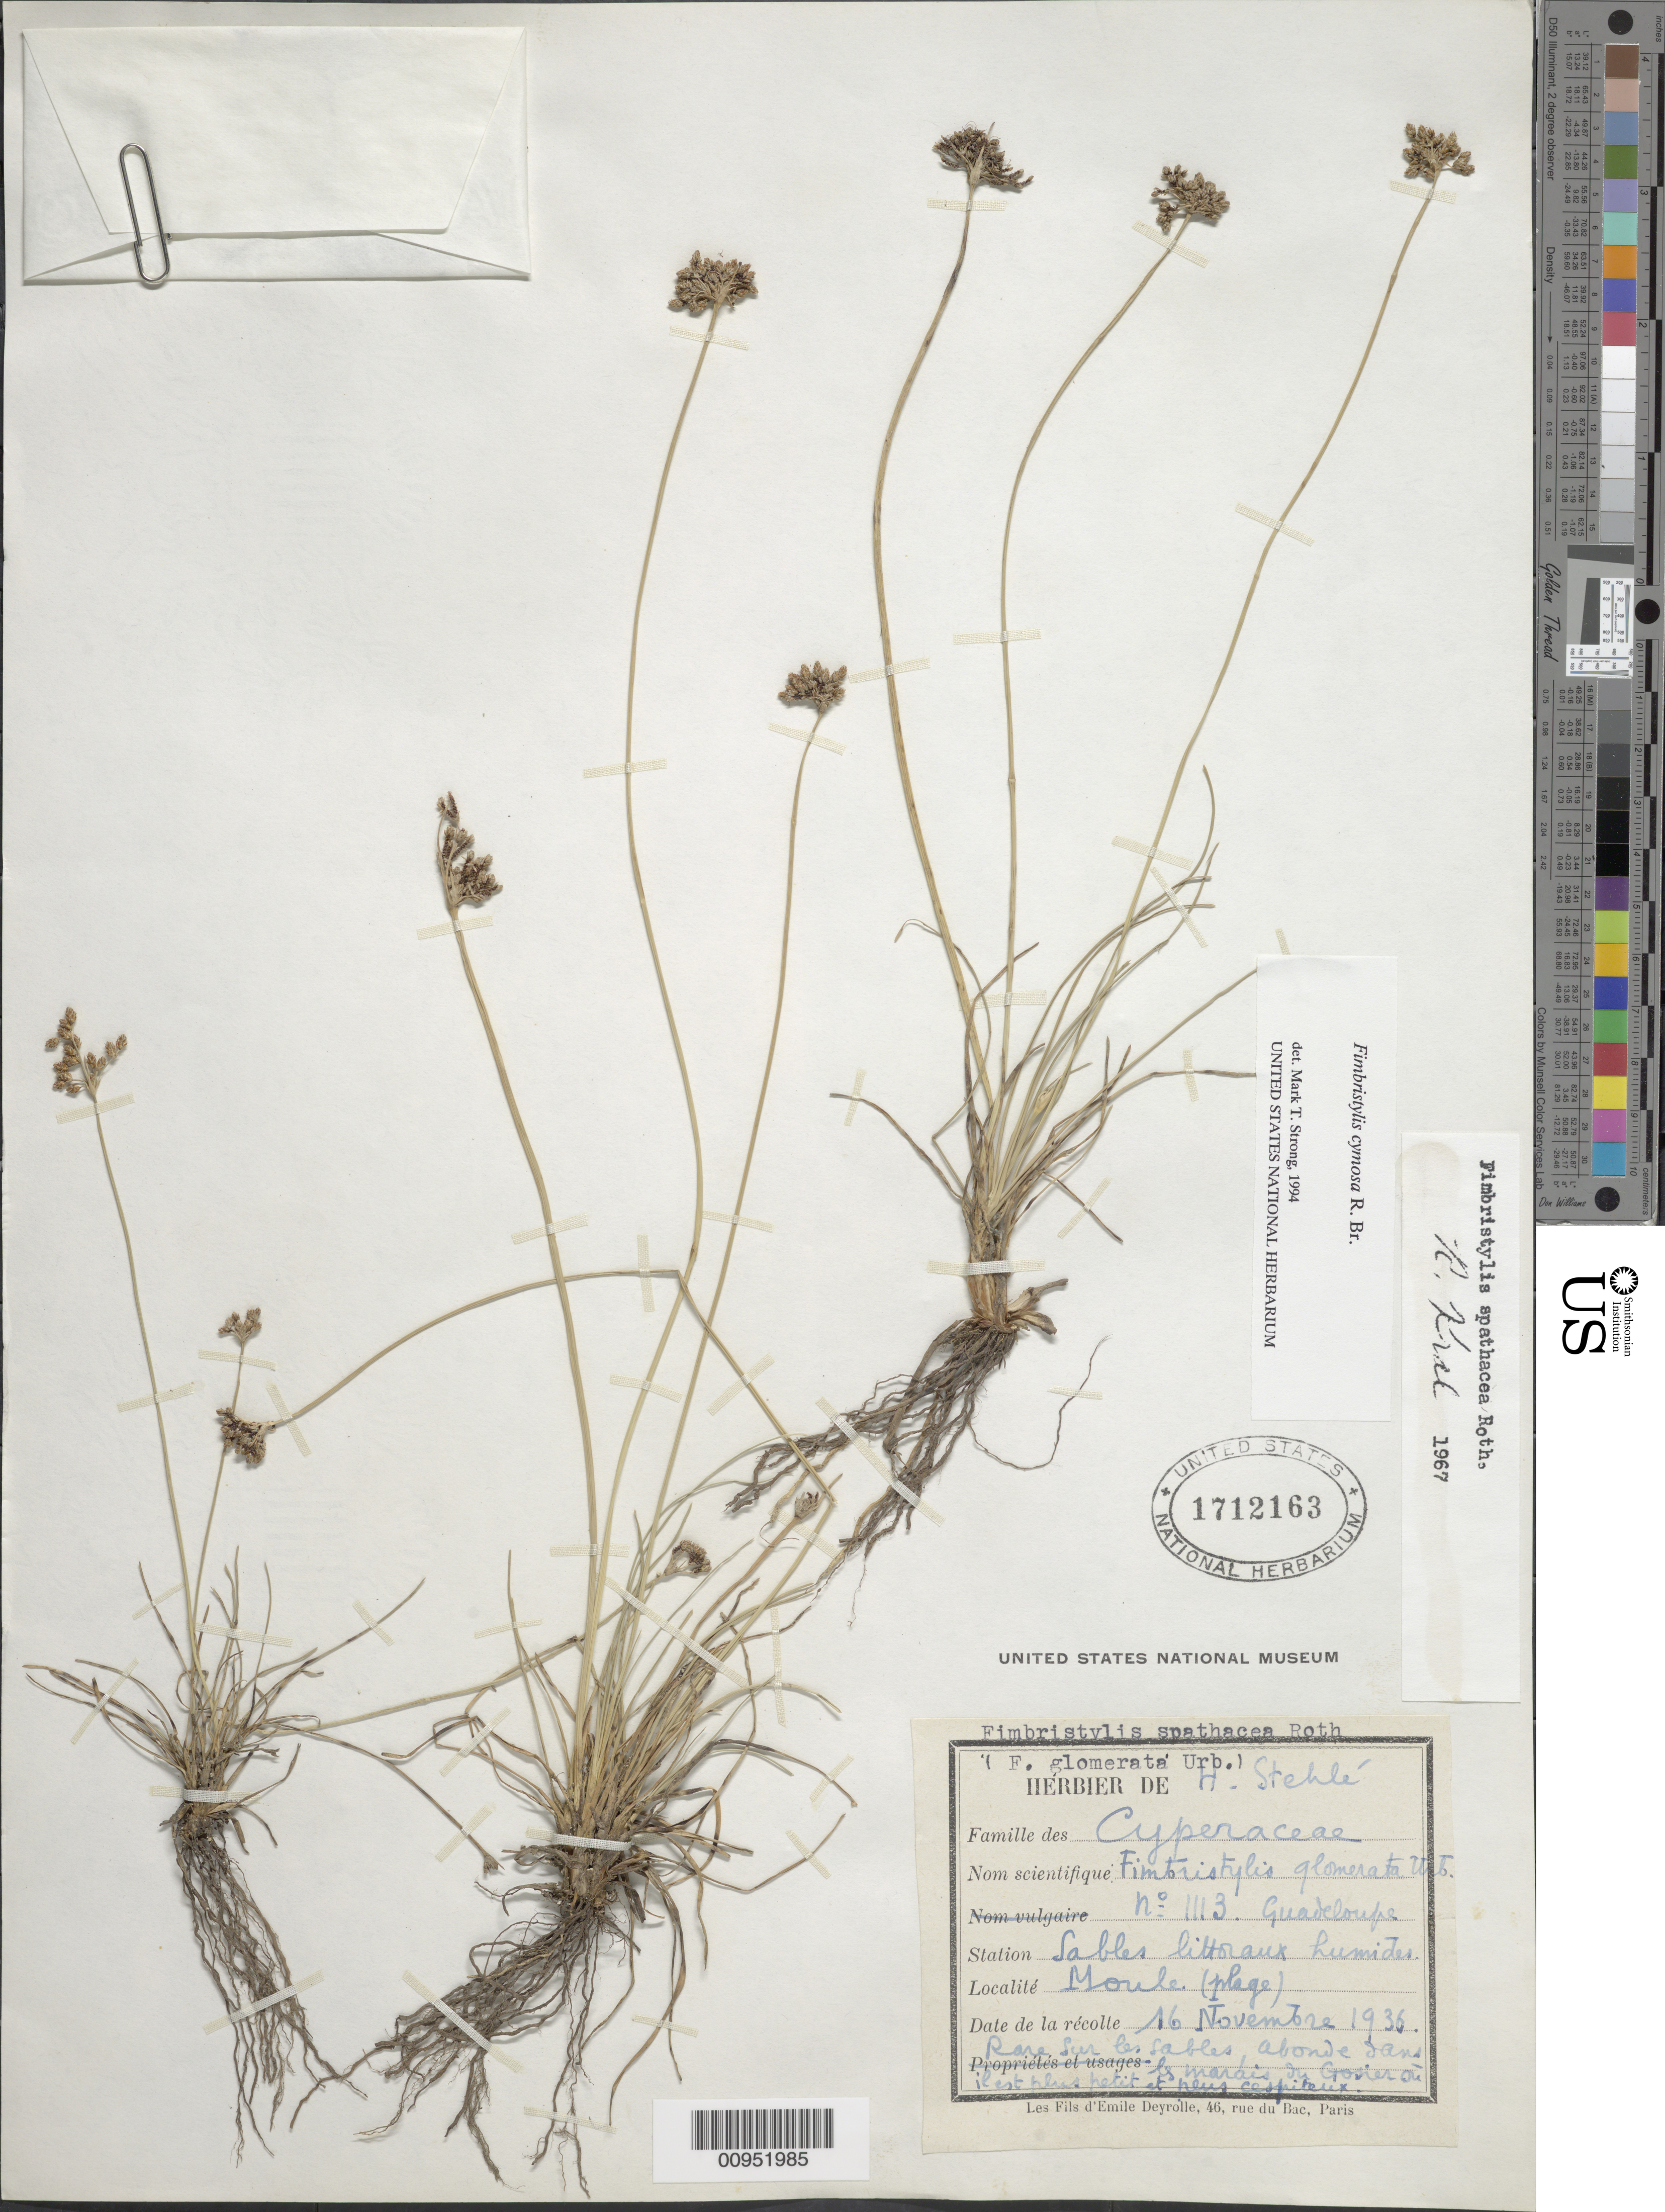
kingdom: Plantae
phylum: Tracheophyta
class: Liliopsida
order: Poales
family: Cyperaceae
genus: Fimbristylis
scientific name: Fimbristylis cymosa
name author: R. Br.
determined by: Strong, M. T., (US), Smithsonian Institution - National Museum of Natural History (UNITED STATES)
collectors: H. Stehlé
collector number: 1113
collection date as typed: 16 Nov 1936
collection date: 1936-11-16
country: Guadeloupe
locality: Moule (plage)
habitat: Sables littoraux humides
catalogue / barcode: US 1712163